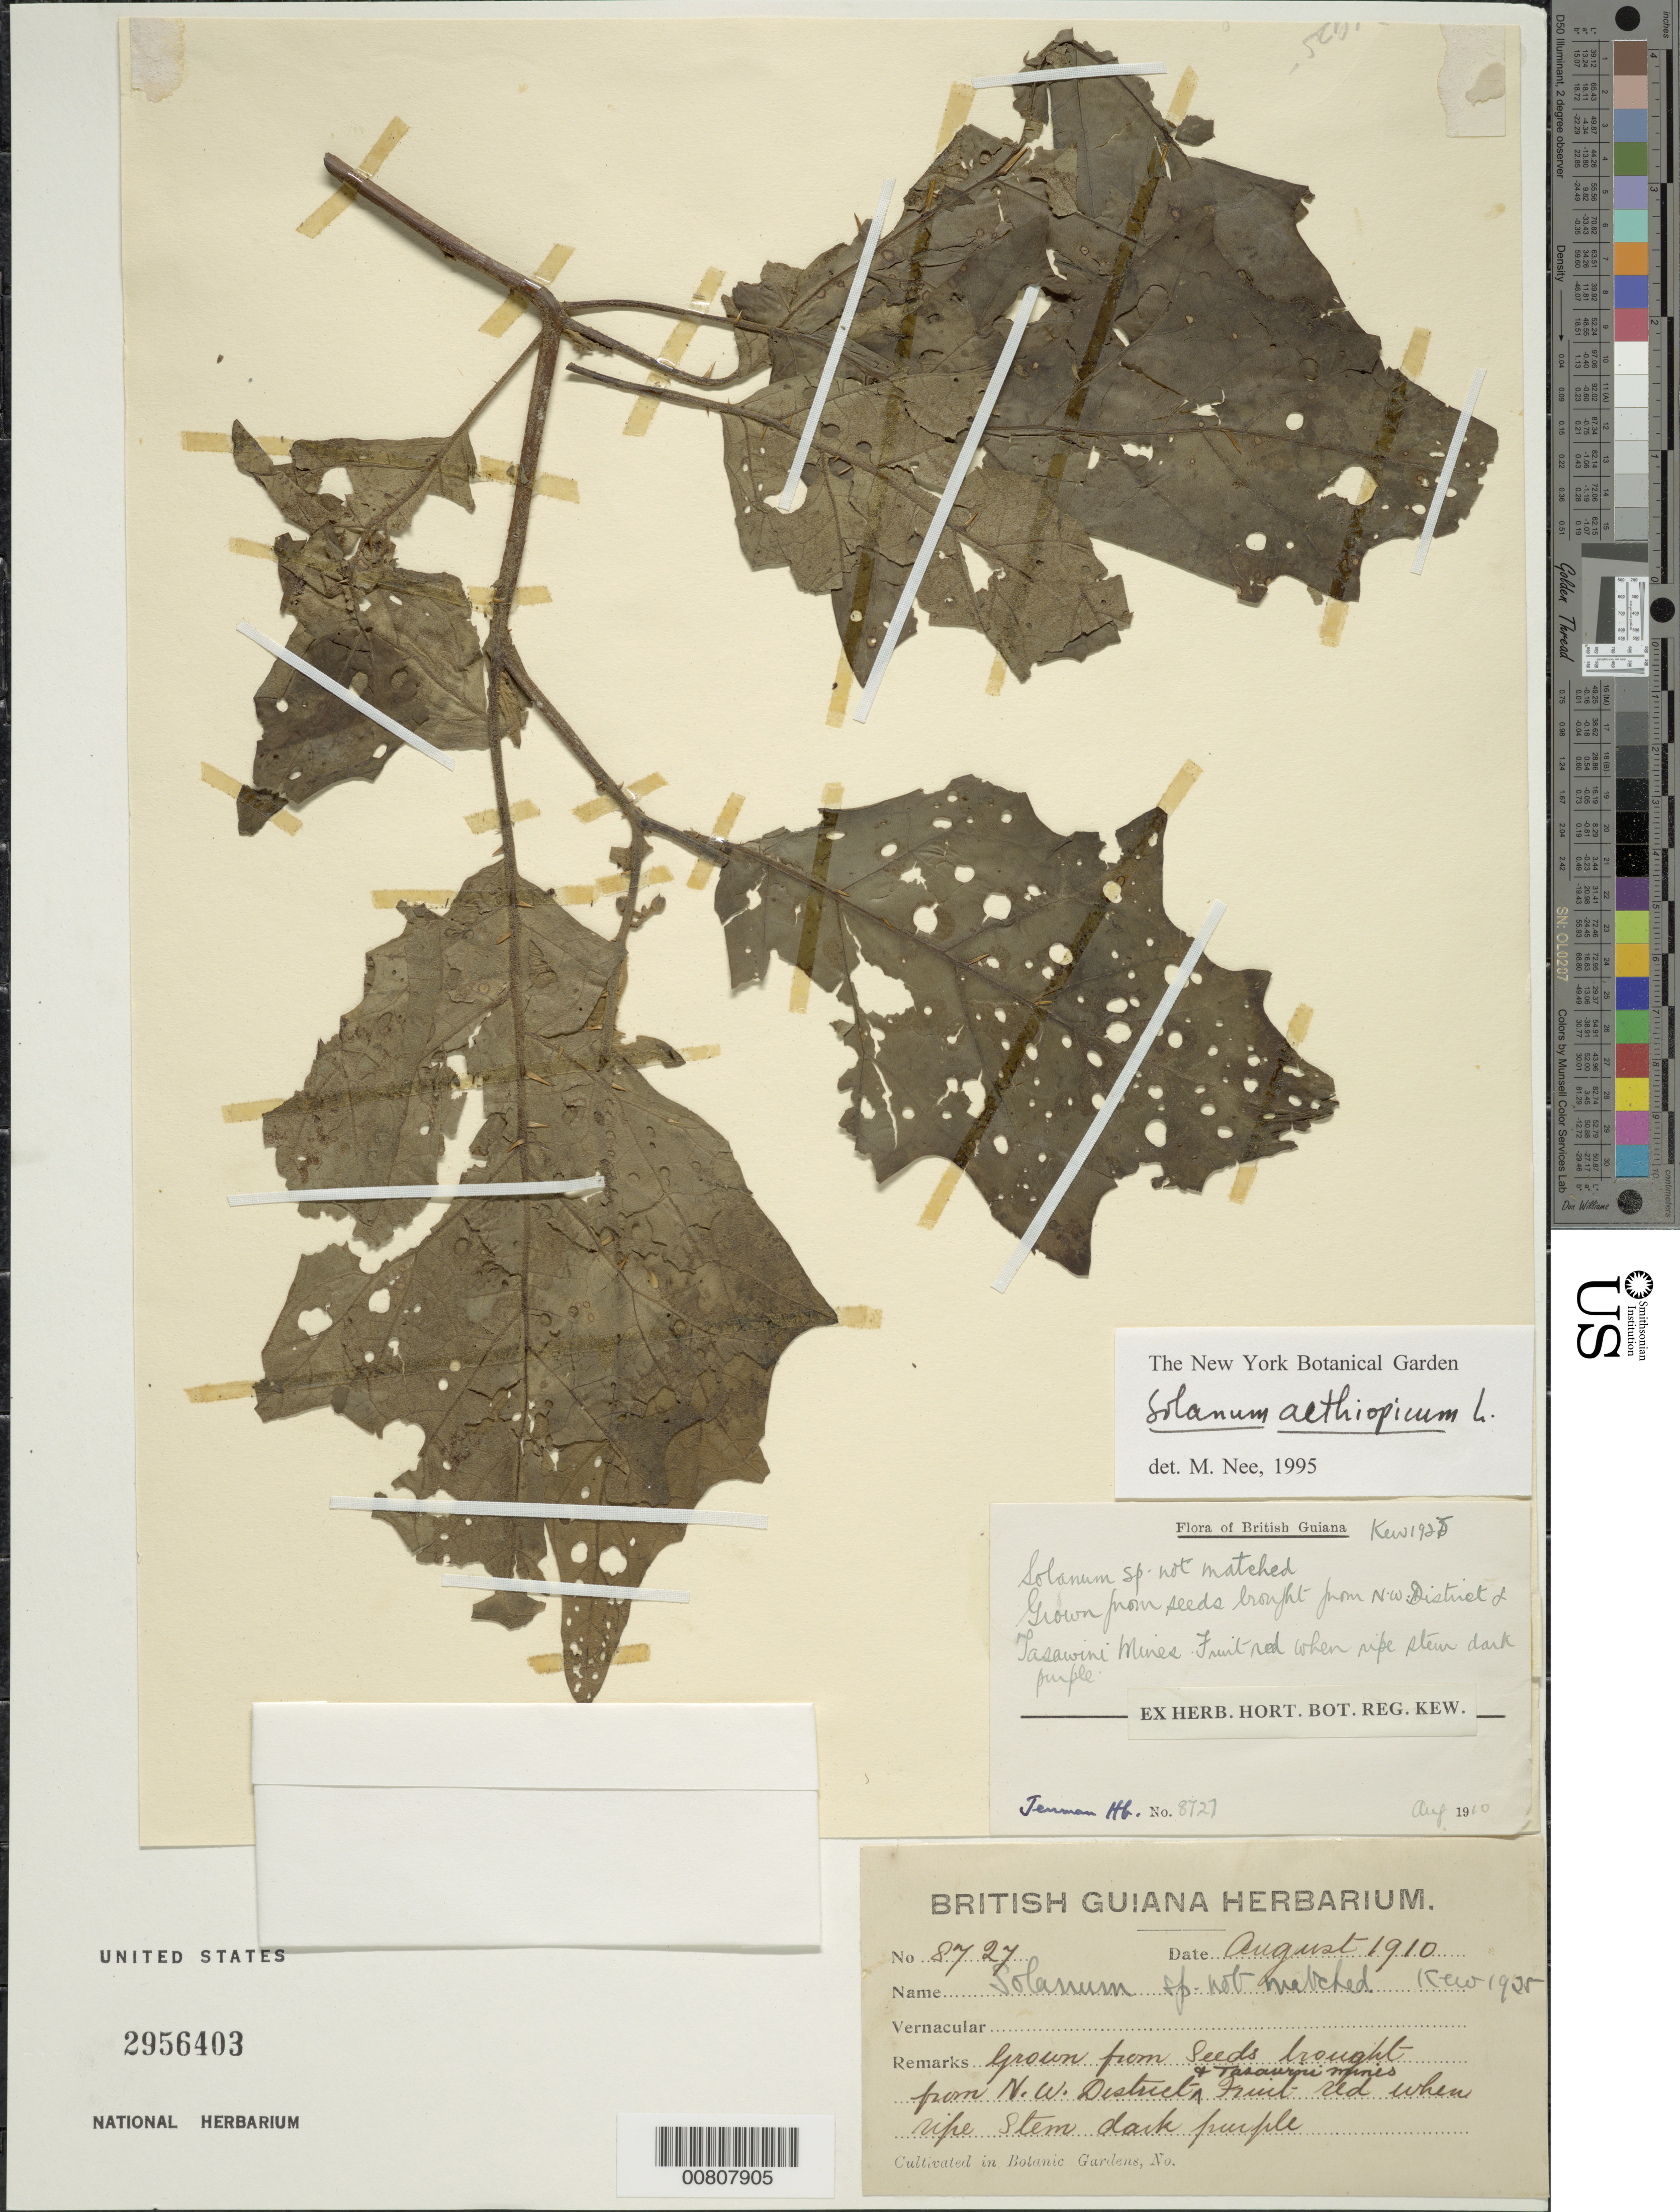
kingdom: Plantae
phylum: Tracheophyta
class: Magnoliopsida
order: Solanales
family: Solanaceae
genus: Solanum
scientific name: Solanum aethiopicum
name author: L.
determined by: Nee, Michael H.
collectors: G. S. Jenman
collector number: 8727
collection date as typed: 8 Aug 1910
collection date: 1910-08-08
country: Guyana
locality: British Guiana Botanic Gardens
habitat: Cultivated. Grown from seeds brought from NW District and Tasawini mines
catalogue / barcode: US 2956403